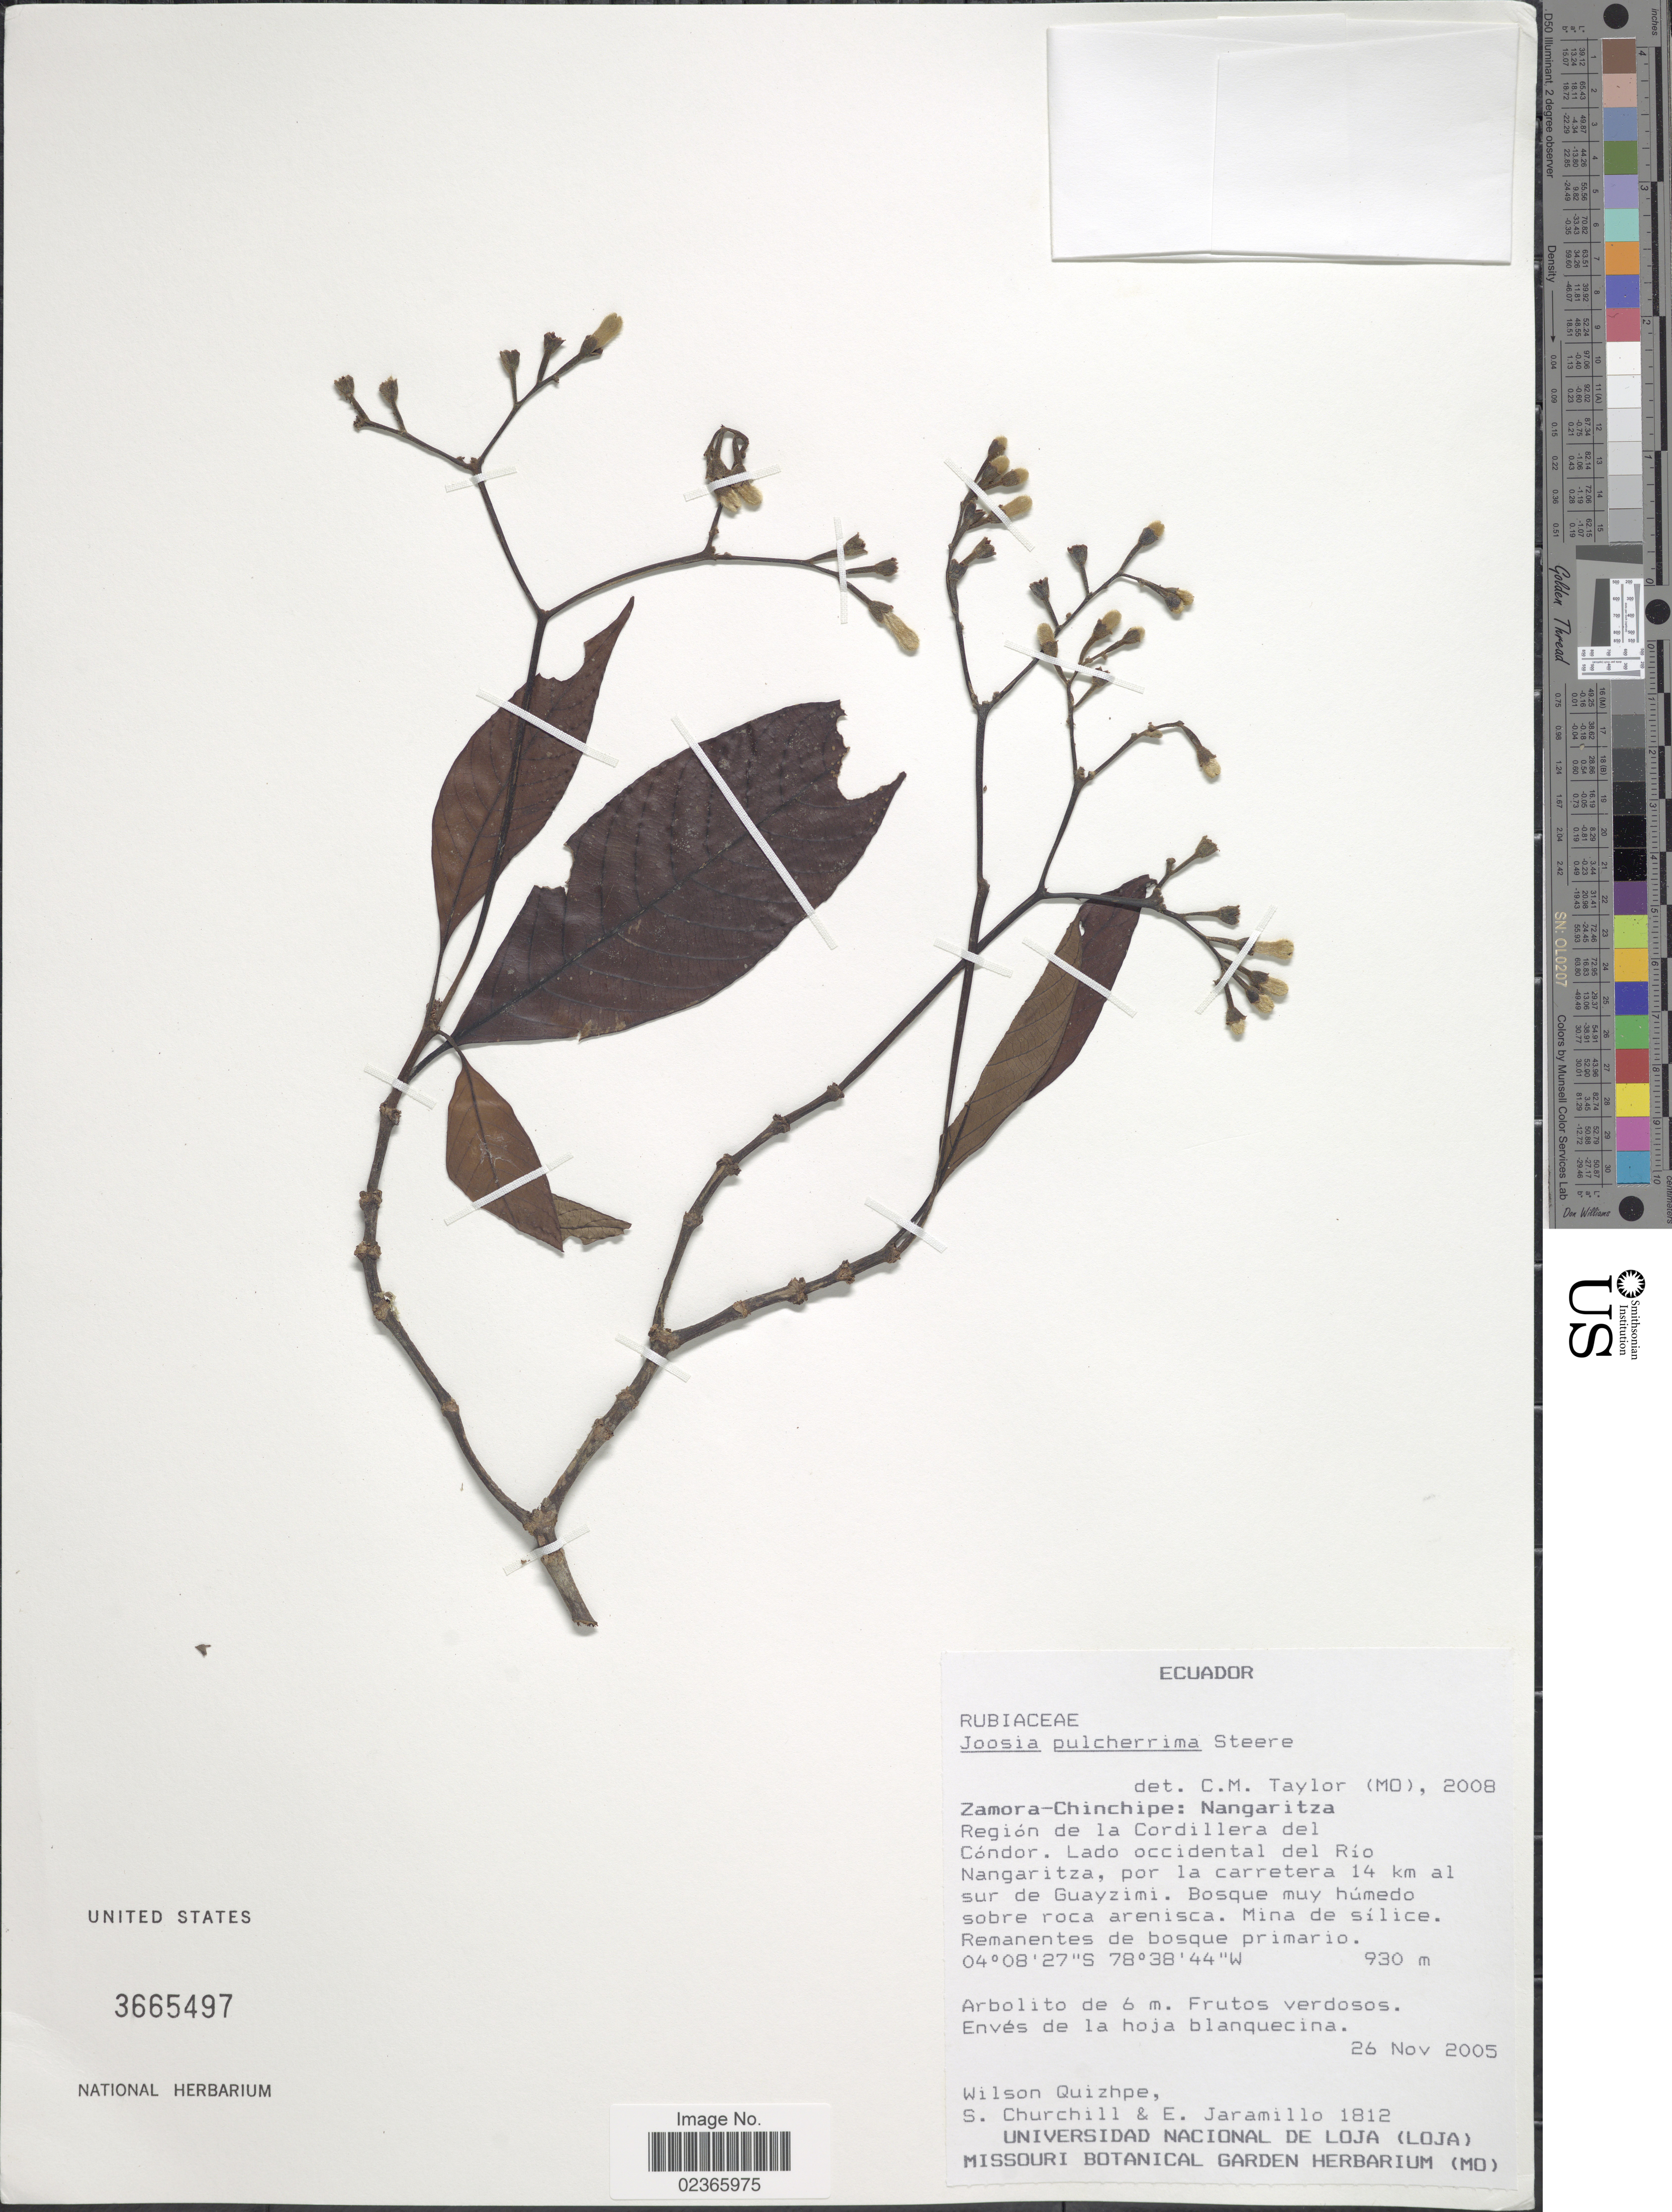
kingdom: Plantae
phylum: Tracheophyta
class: Magnoliopsida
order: Gentianales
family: Rubiaceae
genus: Joosia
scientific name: Joosia pulcherrima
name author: Steere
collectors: W. Quizhpe, S. Churchill & E. Jaramillo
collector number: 1812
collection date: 2005-11-26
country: Ecuador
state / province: Zamora-Chinchipe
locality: Zamora - Chinchipe: Nangaritza region de la Cordillera del Condor. Lado occidental del Rio Nangaritza, pr la carretera 14 km al sur de Guayzimi.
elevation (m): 930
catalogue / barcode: US 3665497